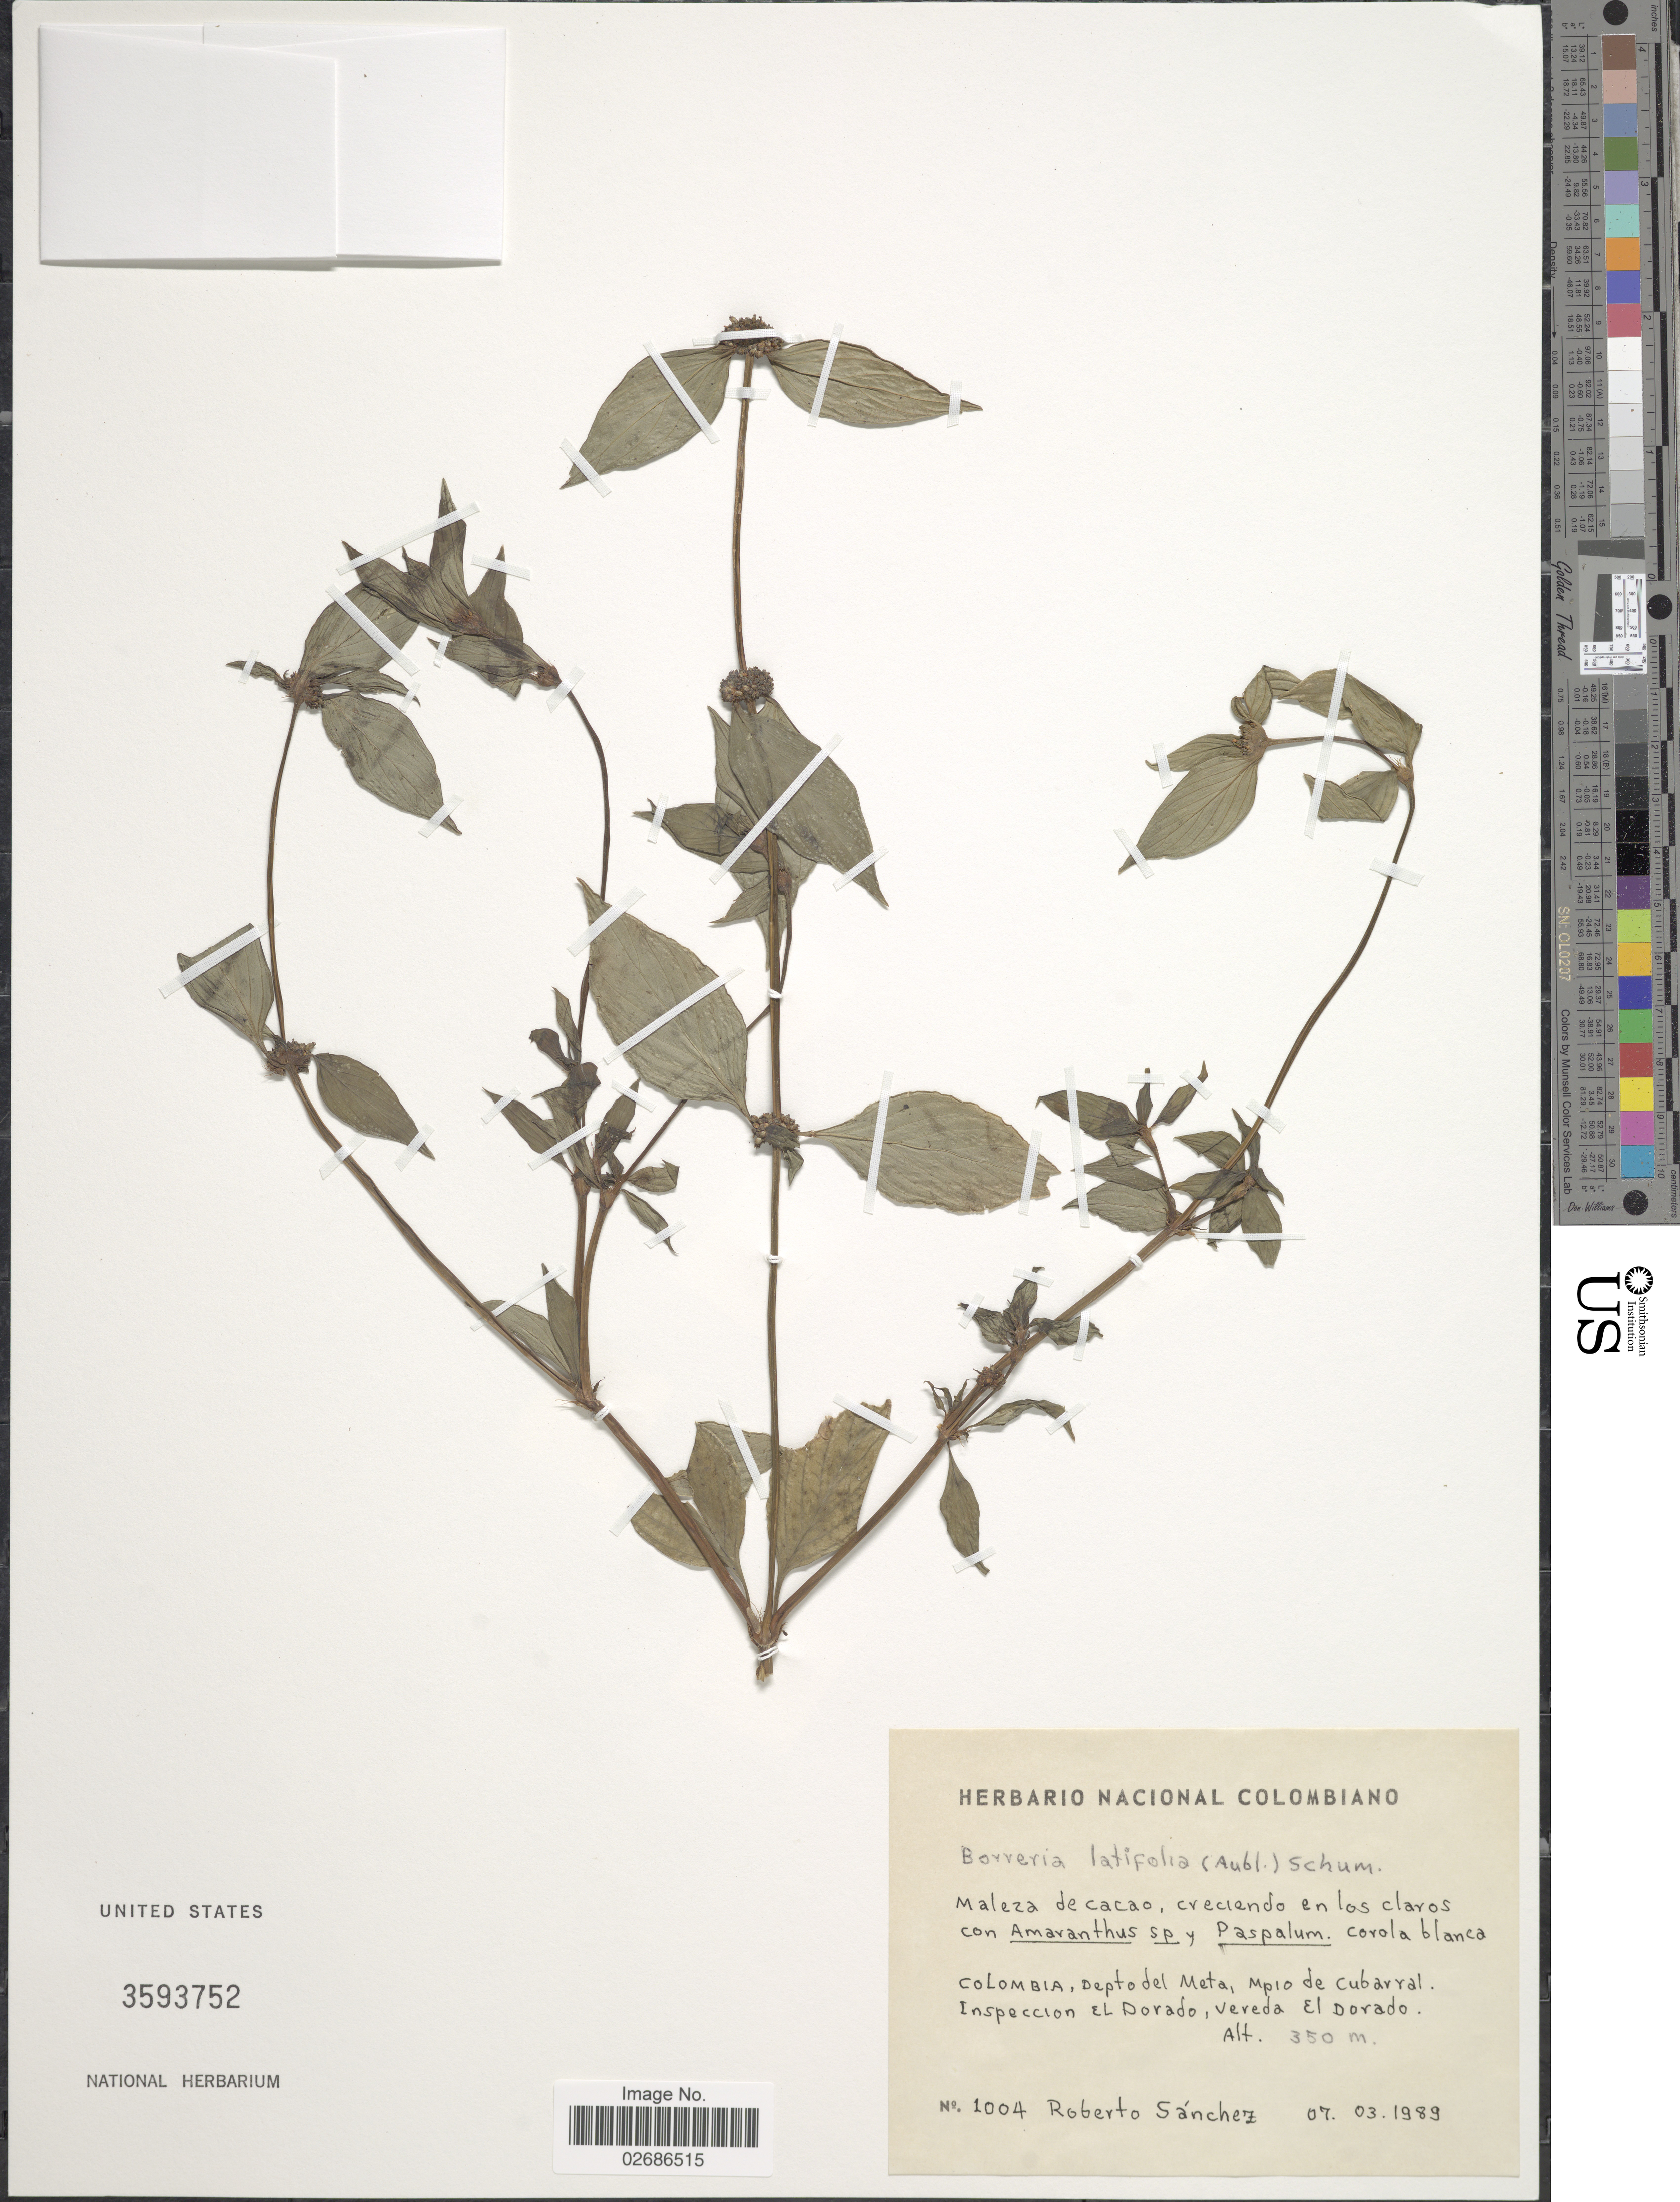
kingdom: Plantae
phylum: Tracheophyta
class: Magnoliopsida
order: Gentianales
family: Rubiaceae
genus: Borreria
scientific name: Borreria latifolia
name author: (Aubl.) K. Schum.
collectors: R. Sánchez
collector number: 1004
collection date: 1989-03-07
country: Colombia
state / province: Meta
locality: Colombia, Depto del Meta, Mpio de cubarral, Inspeccion El Dorado, vereda El Dorado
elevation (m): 350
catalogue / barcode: US 3593752